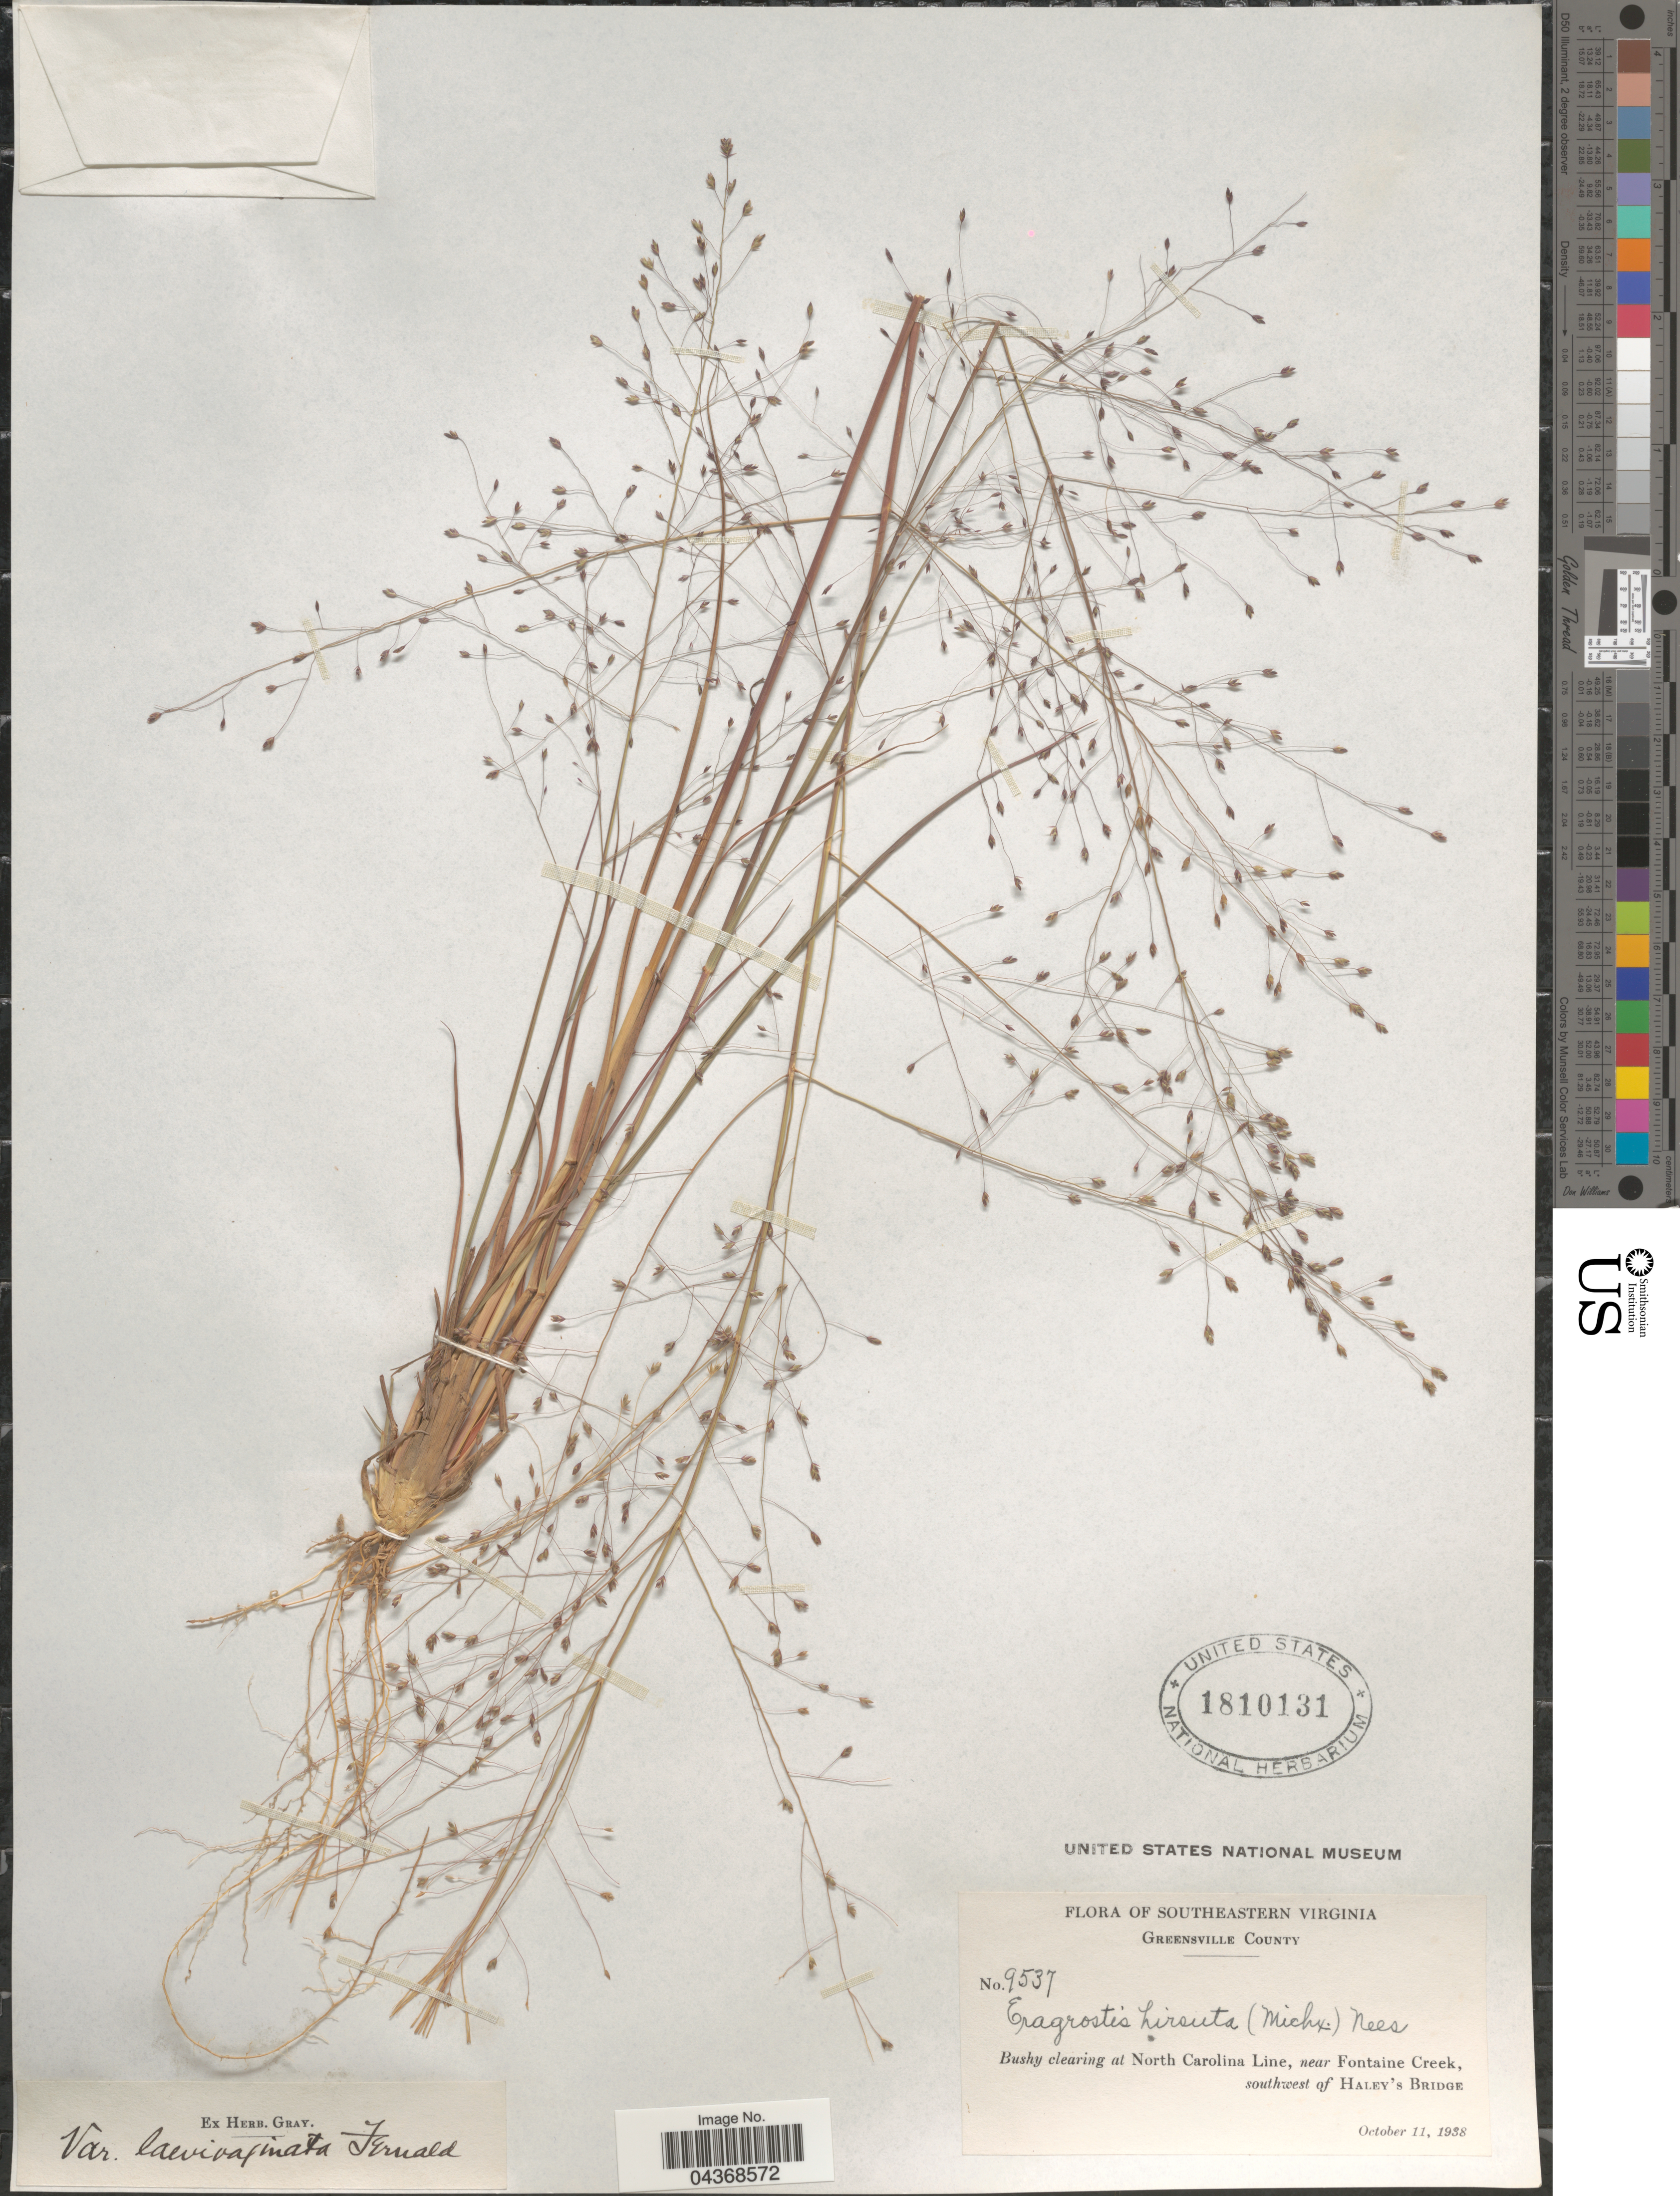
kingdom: Plantae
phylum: Tracheophyta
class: Liliopsida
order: Poales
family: Poaceae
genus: Eragrostis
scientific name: Eragrostis hirsuta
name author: (Michx.) Nees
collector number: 9537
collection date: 1938-10-11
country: United States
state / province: Virginia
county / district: Greensville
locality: Southeastern Virginia. Greensville County. Bushy clearing at North Carolina Line, near Fontaine Creek, southwest of Haley's Bridge.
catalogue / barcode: US 1810131